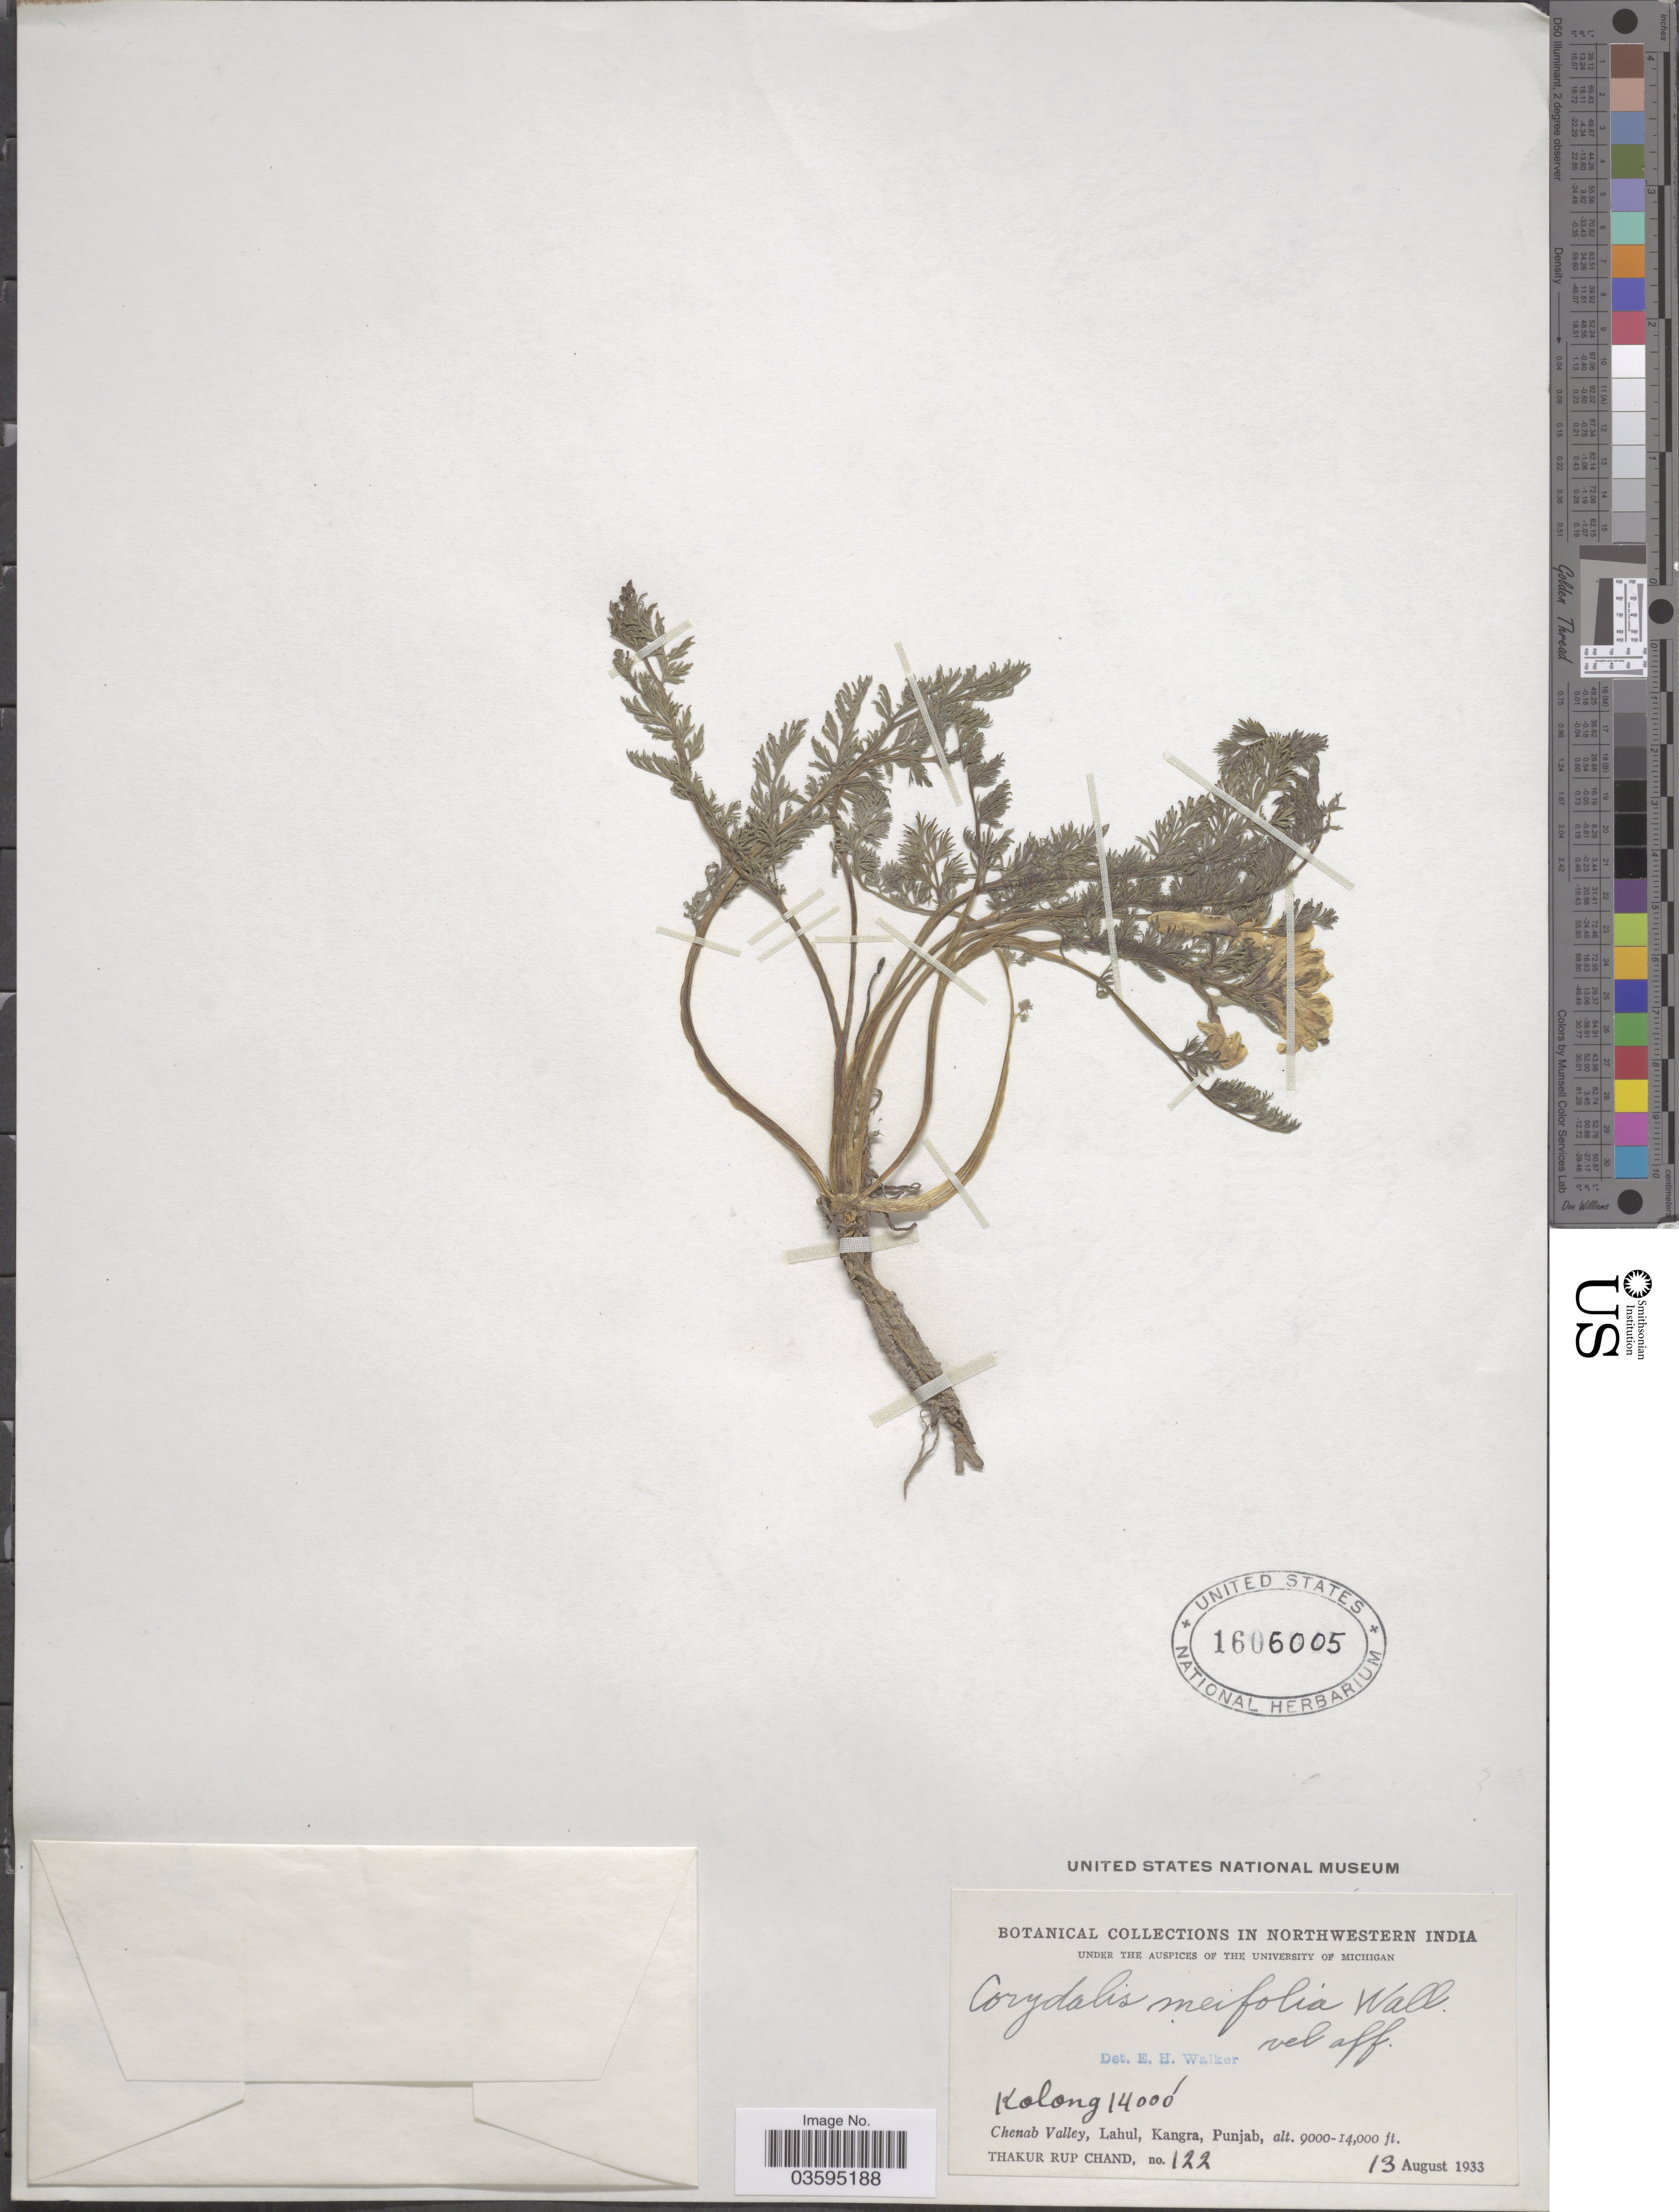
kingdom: Plantae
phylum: Tracheophyta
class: Magnoliopsida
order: Ranunculales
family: Papaveraceae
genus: Corydalis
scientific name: Corydalis meifolia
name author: Wall.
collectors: T. R. Chand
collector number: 122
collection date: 1933-08-13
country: India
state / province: Punjab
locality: Northwestern India. Kolong. Chenab Valley, Lahul, Kangra.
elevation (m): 2743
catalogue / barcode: US 1606005